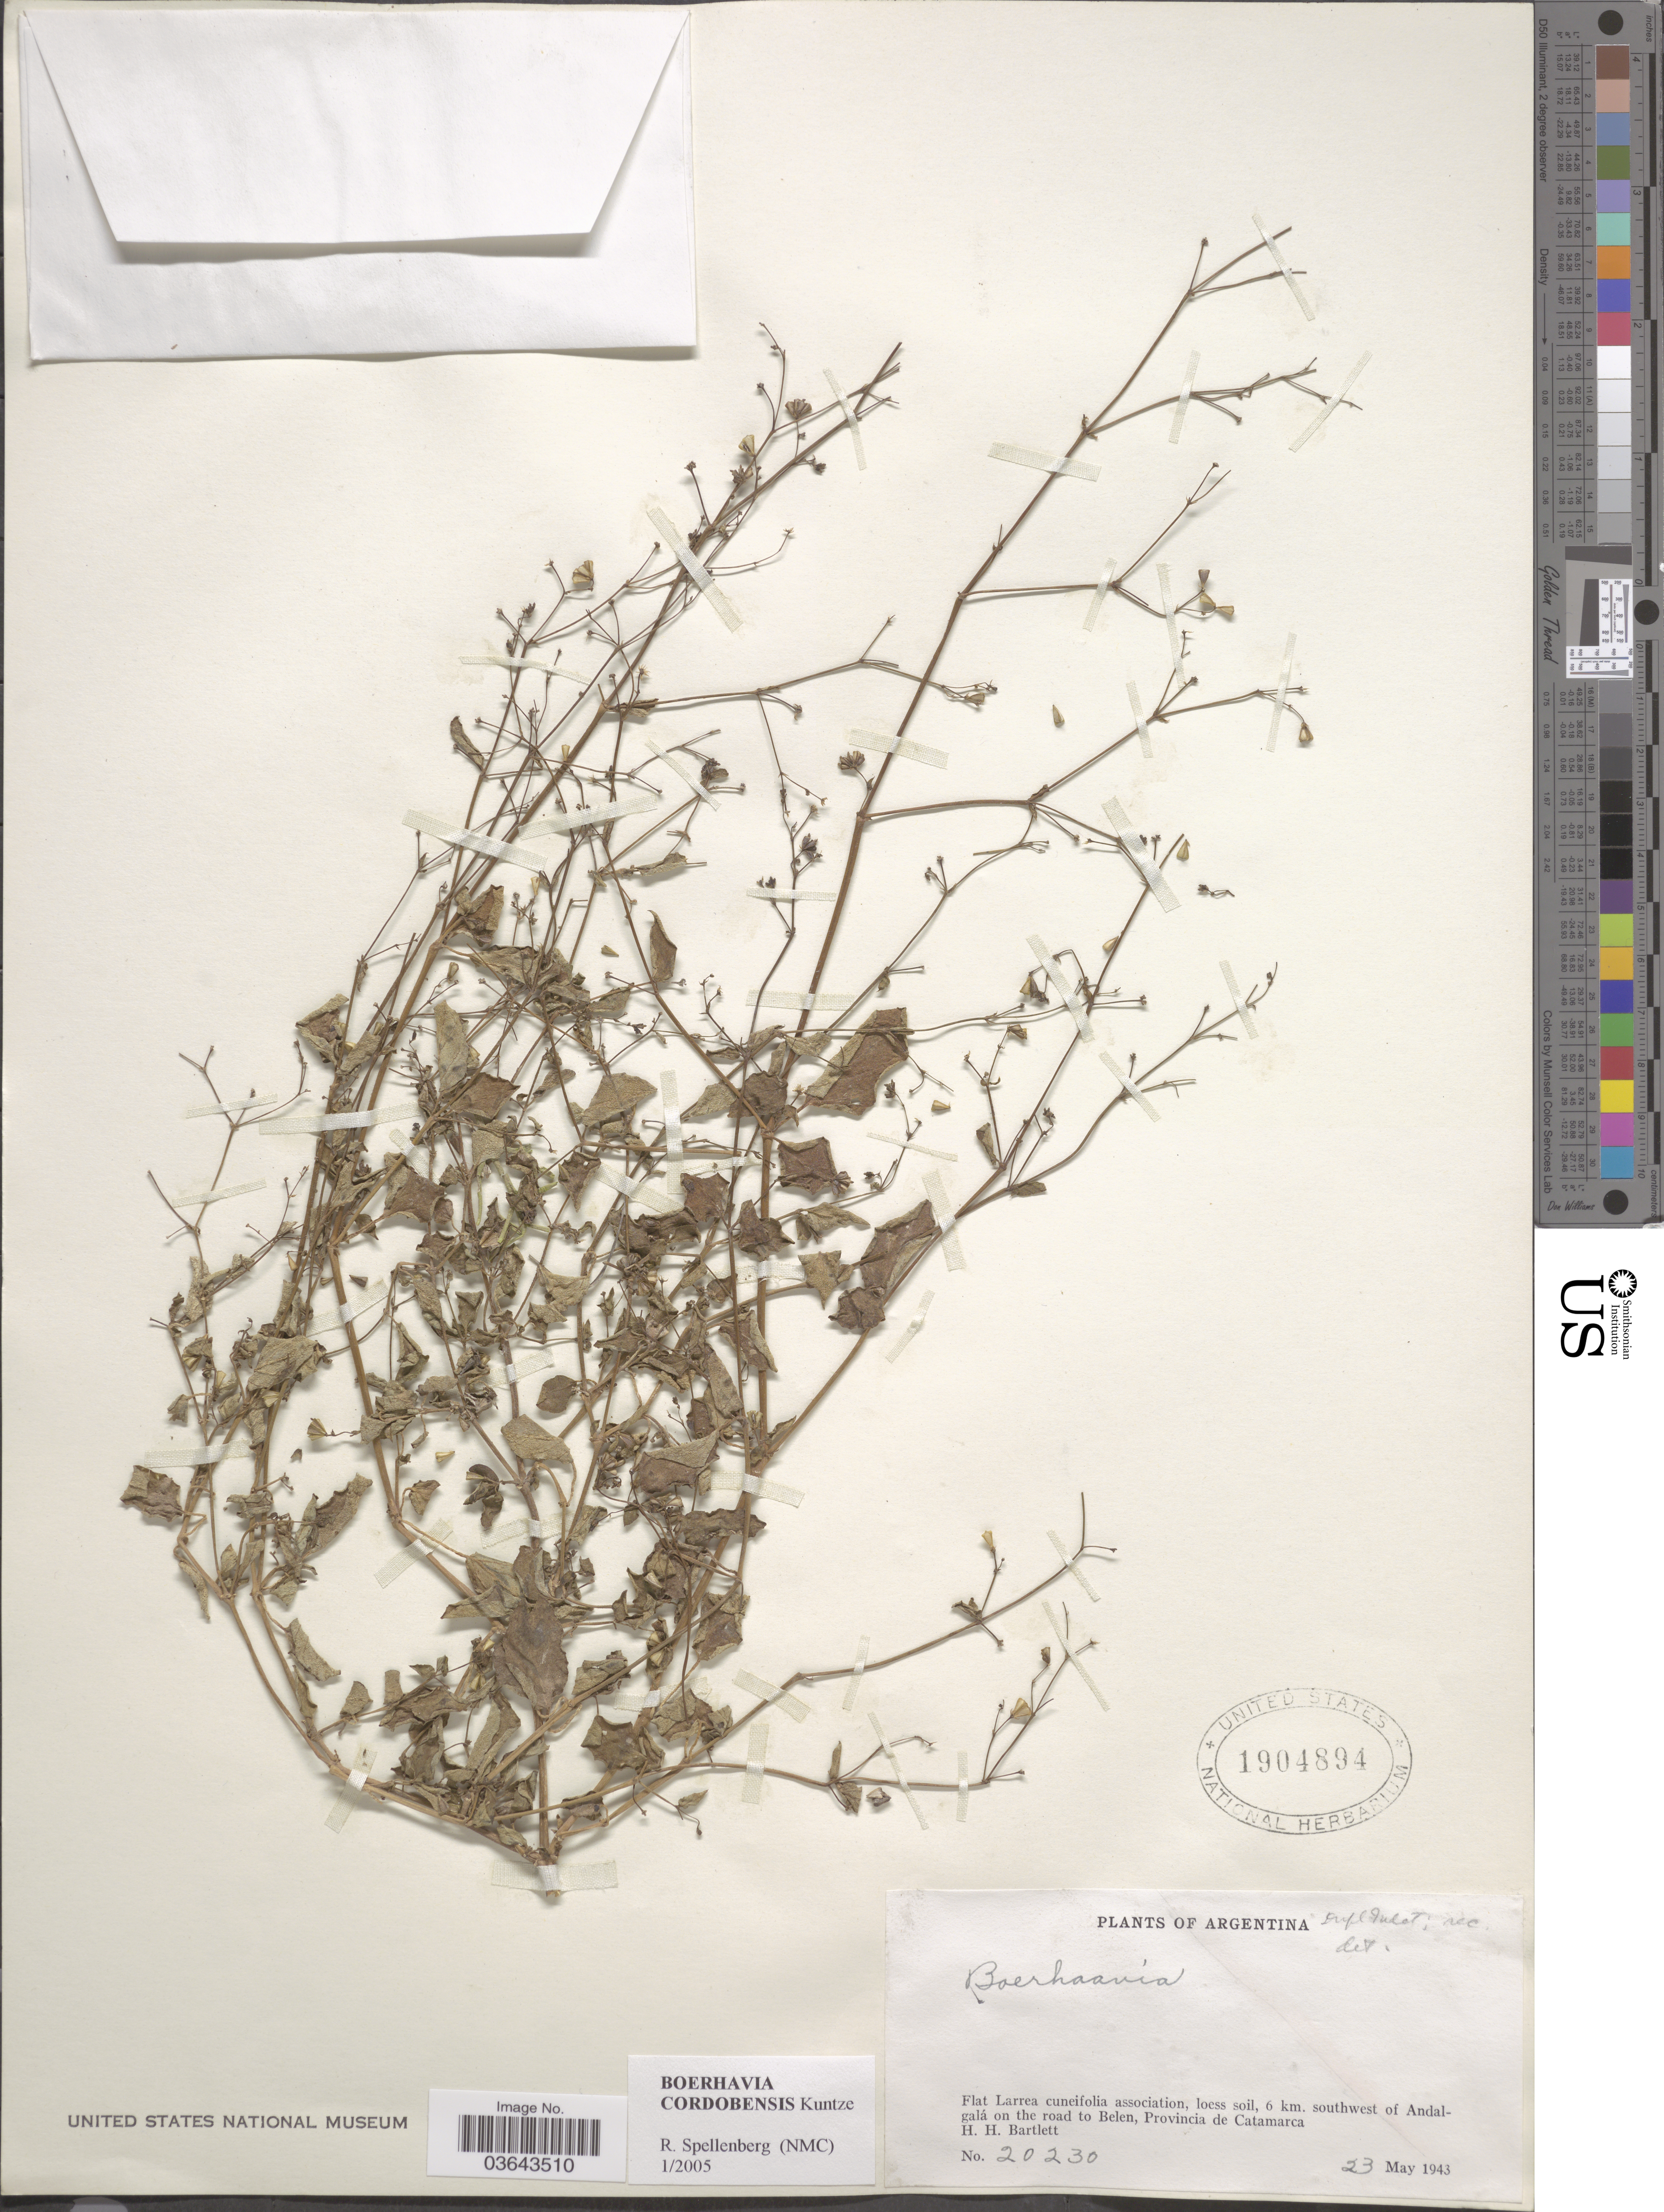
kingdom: Plantae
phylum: Tracheophyta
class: Magnoliopsida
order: Caryophyllales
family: Nyctaginaceae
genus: Boerhavia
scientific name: Boerhavia cordobensis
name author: Kuntze ex Heimerl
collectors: H. H. Bartlett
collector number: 20230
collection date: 1943-05-23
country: Argentina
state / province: Catamarca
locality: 6 km. southwest of Andalgalá on the road to Belen.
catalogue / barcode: US 1904894